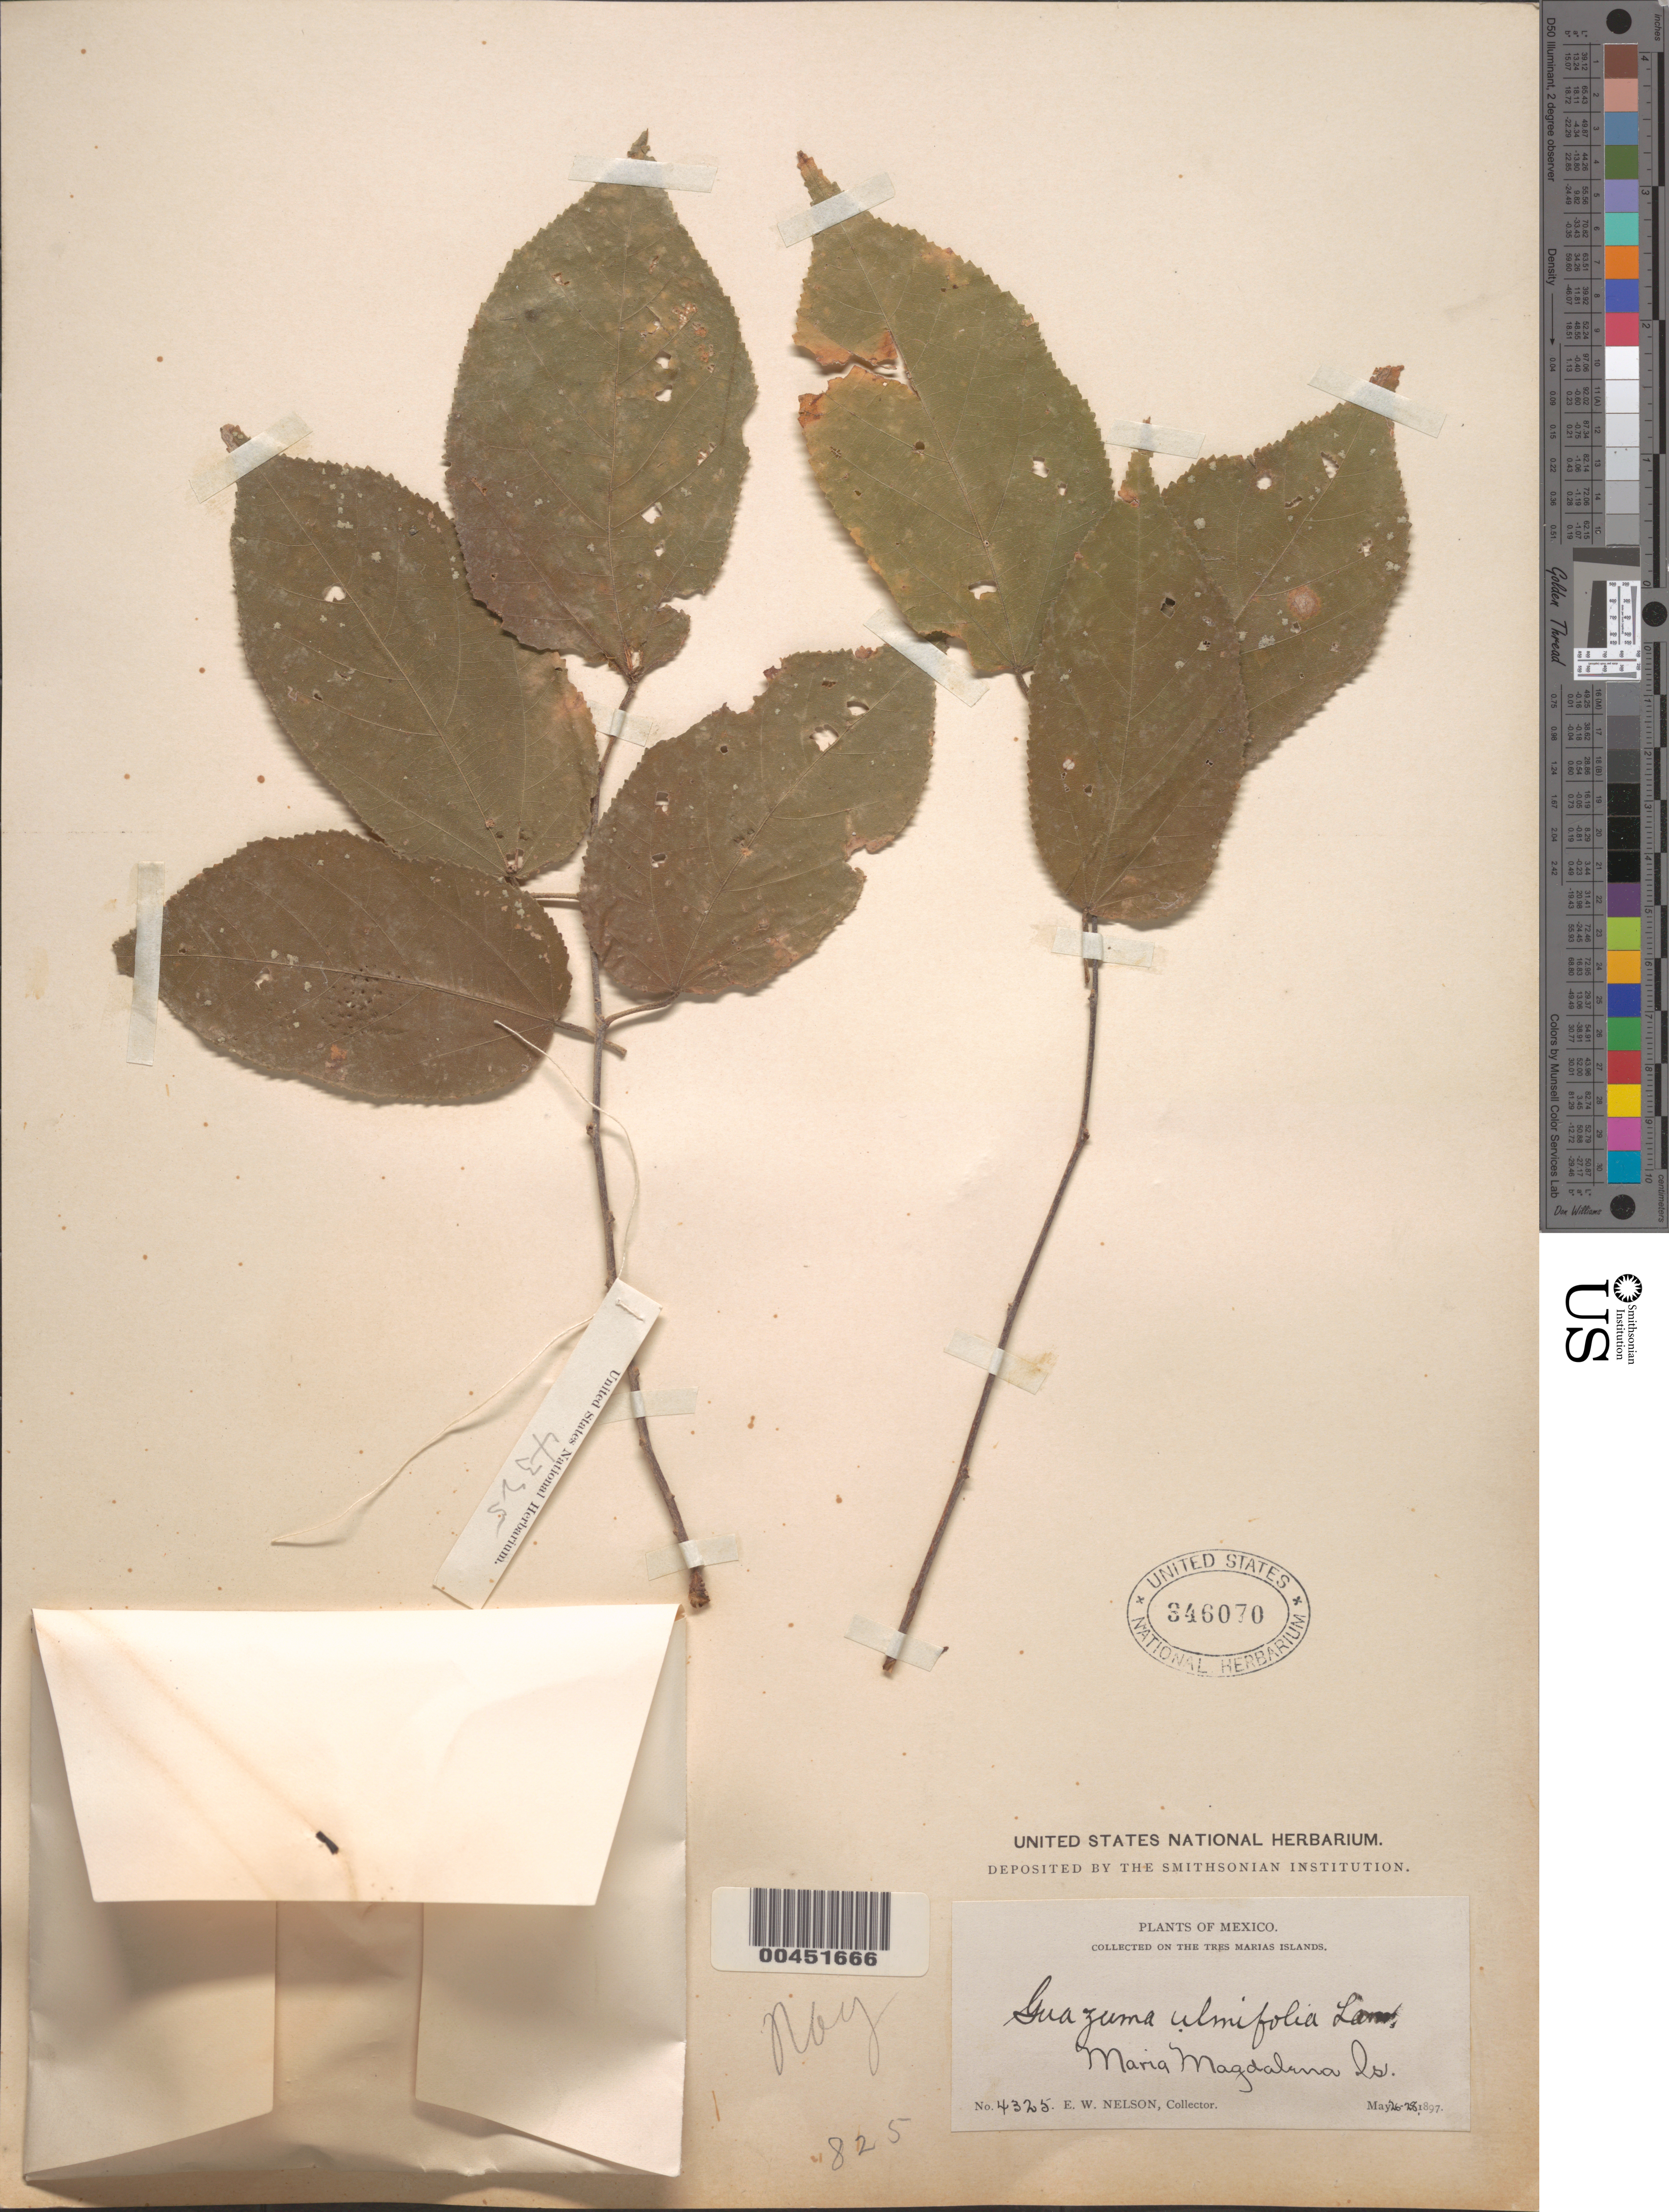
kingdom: Plantae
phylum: Tracheophyta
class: Magnoliopsida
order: Malvales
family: Malvaceae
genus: Guazuma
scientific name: Guazuma ulmifolia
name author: Lam.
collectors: E. W. Nelson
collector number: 4325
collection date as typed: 26 May 1897 to 28 May 1897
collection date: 1897-05-26/1897-05-28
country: Mexico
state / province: Nayarit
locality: Maria Magdalena I., Tres Maria Is.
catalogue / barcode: US 346070